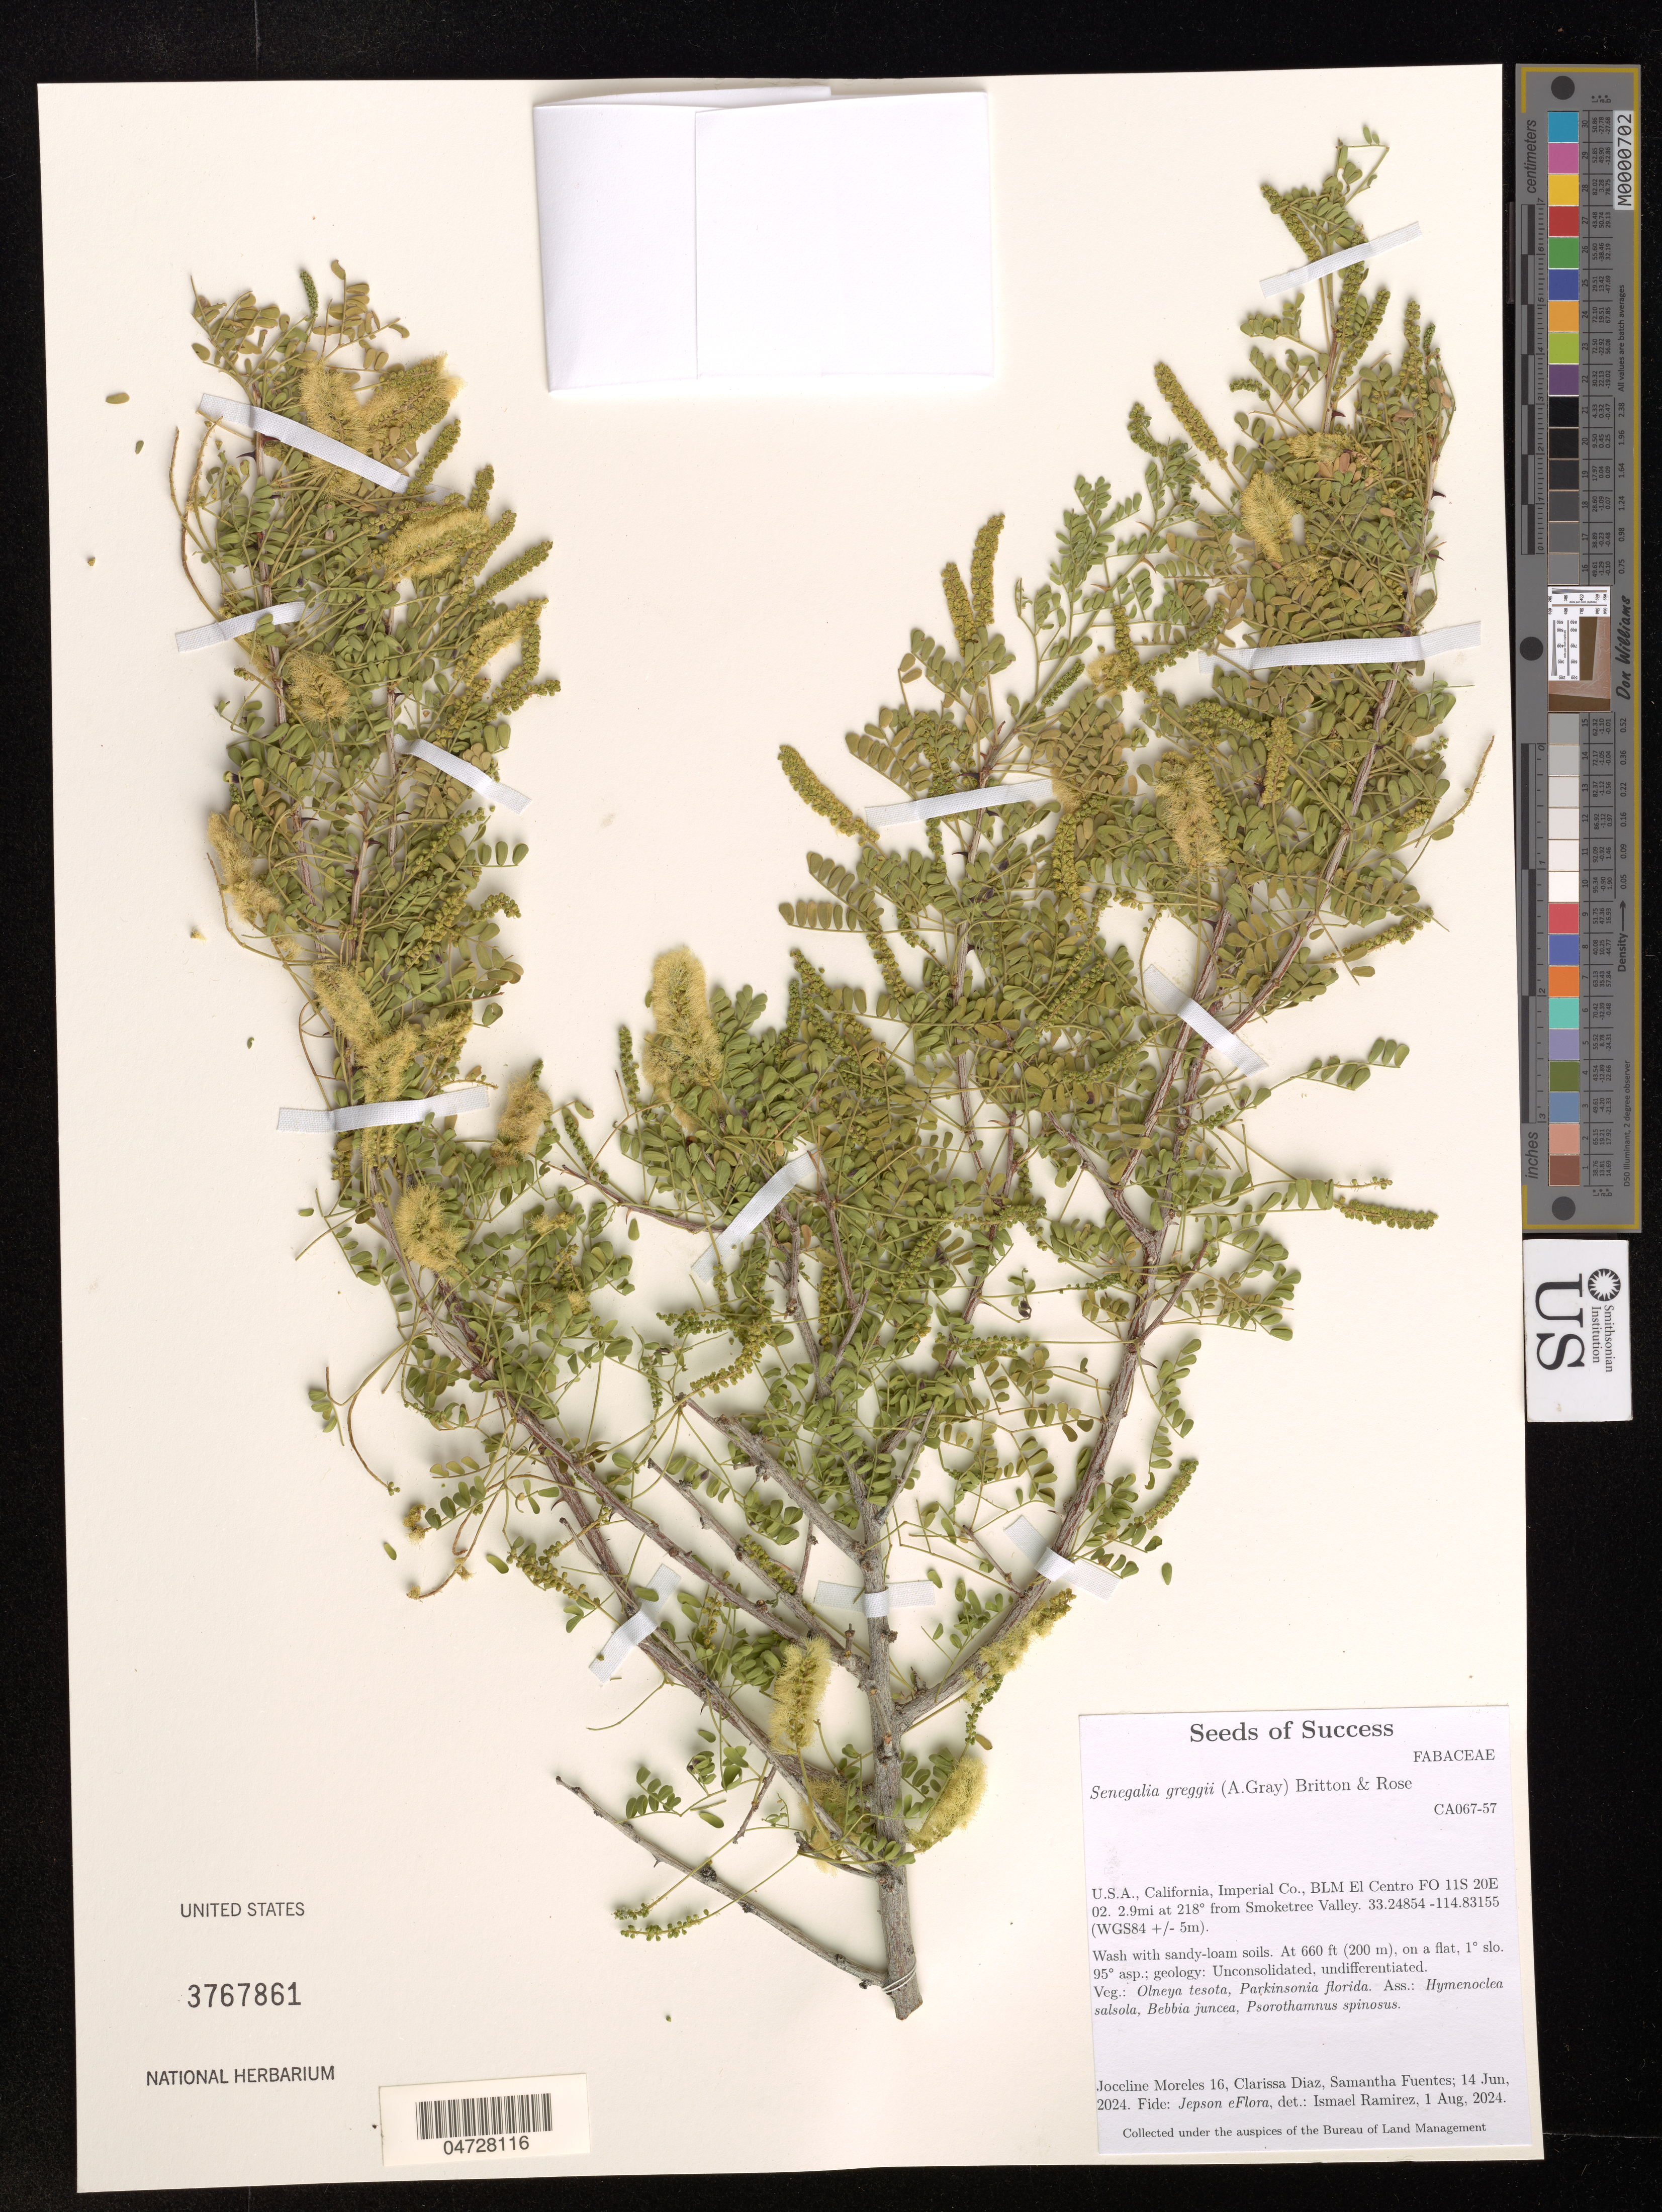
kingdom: Plantae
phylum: Tracheophyta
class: Magnoliopsida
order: Fabales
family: Fabaceae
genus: Senegalia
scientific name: Senegalia greggii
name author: (A. Gray) Britton & Rose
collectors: J. Moreles, C. Diaz & S. Fuentus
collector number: CA067-57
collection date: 2024-06-14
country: United States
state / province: California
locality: Imperial Co., BLM El Centro FO 11S 20E 02. 2.9mi at 218° from Smoketree Valley.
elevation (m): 201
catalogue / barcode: US 3767861